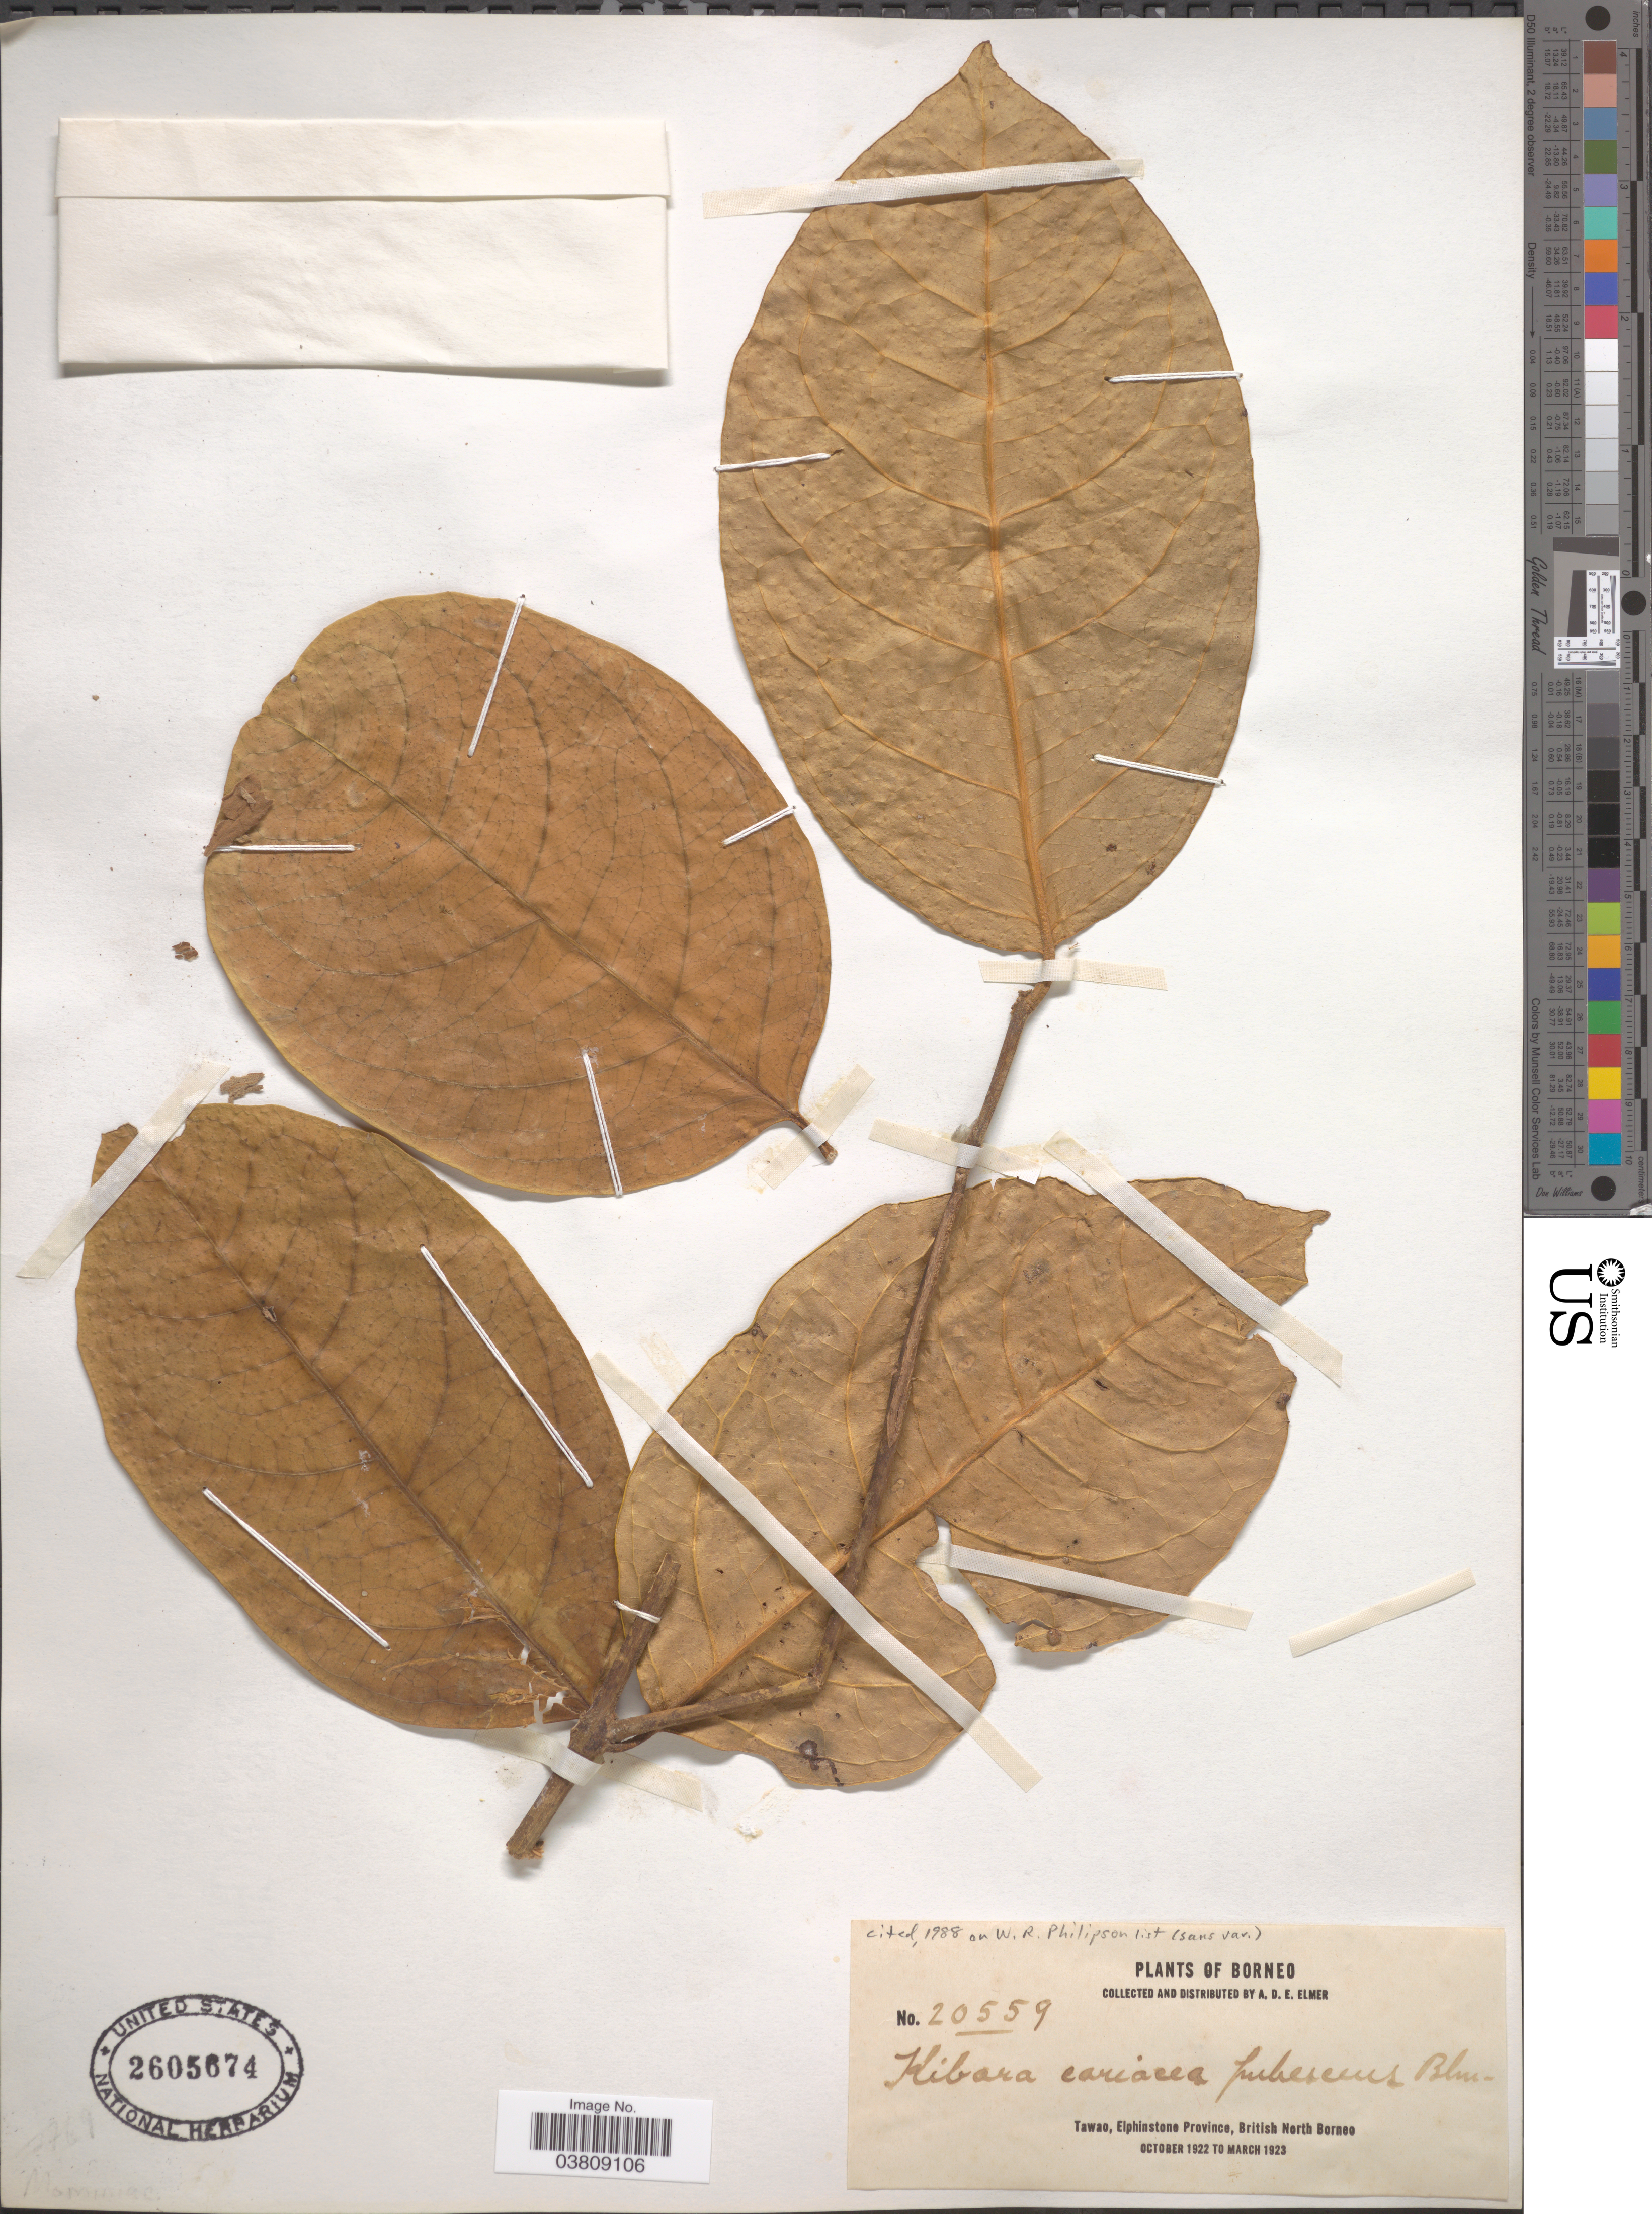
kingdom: Plantae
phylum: Tracheophyta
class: Magnoliopsida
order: Laurales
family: Monimiaceae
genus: Kibara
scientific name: Kibara coriacea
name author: (Blume) Hook. f. & Thomson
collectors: A. D. E. Elmer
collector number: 20559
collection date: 1922-10/1923-03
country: Malaysia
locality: Borneo. Tawao, Elphinstone Province, British North Borneo.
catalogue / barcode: US 2605674